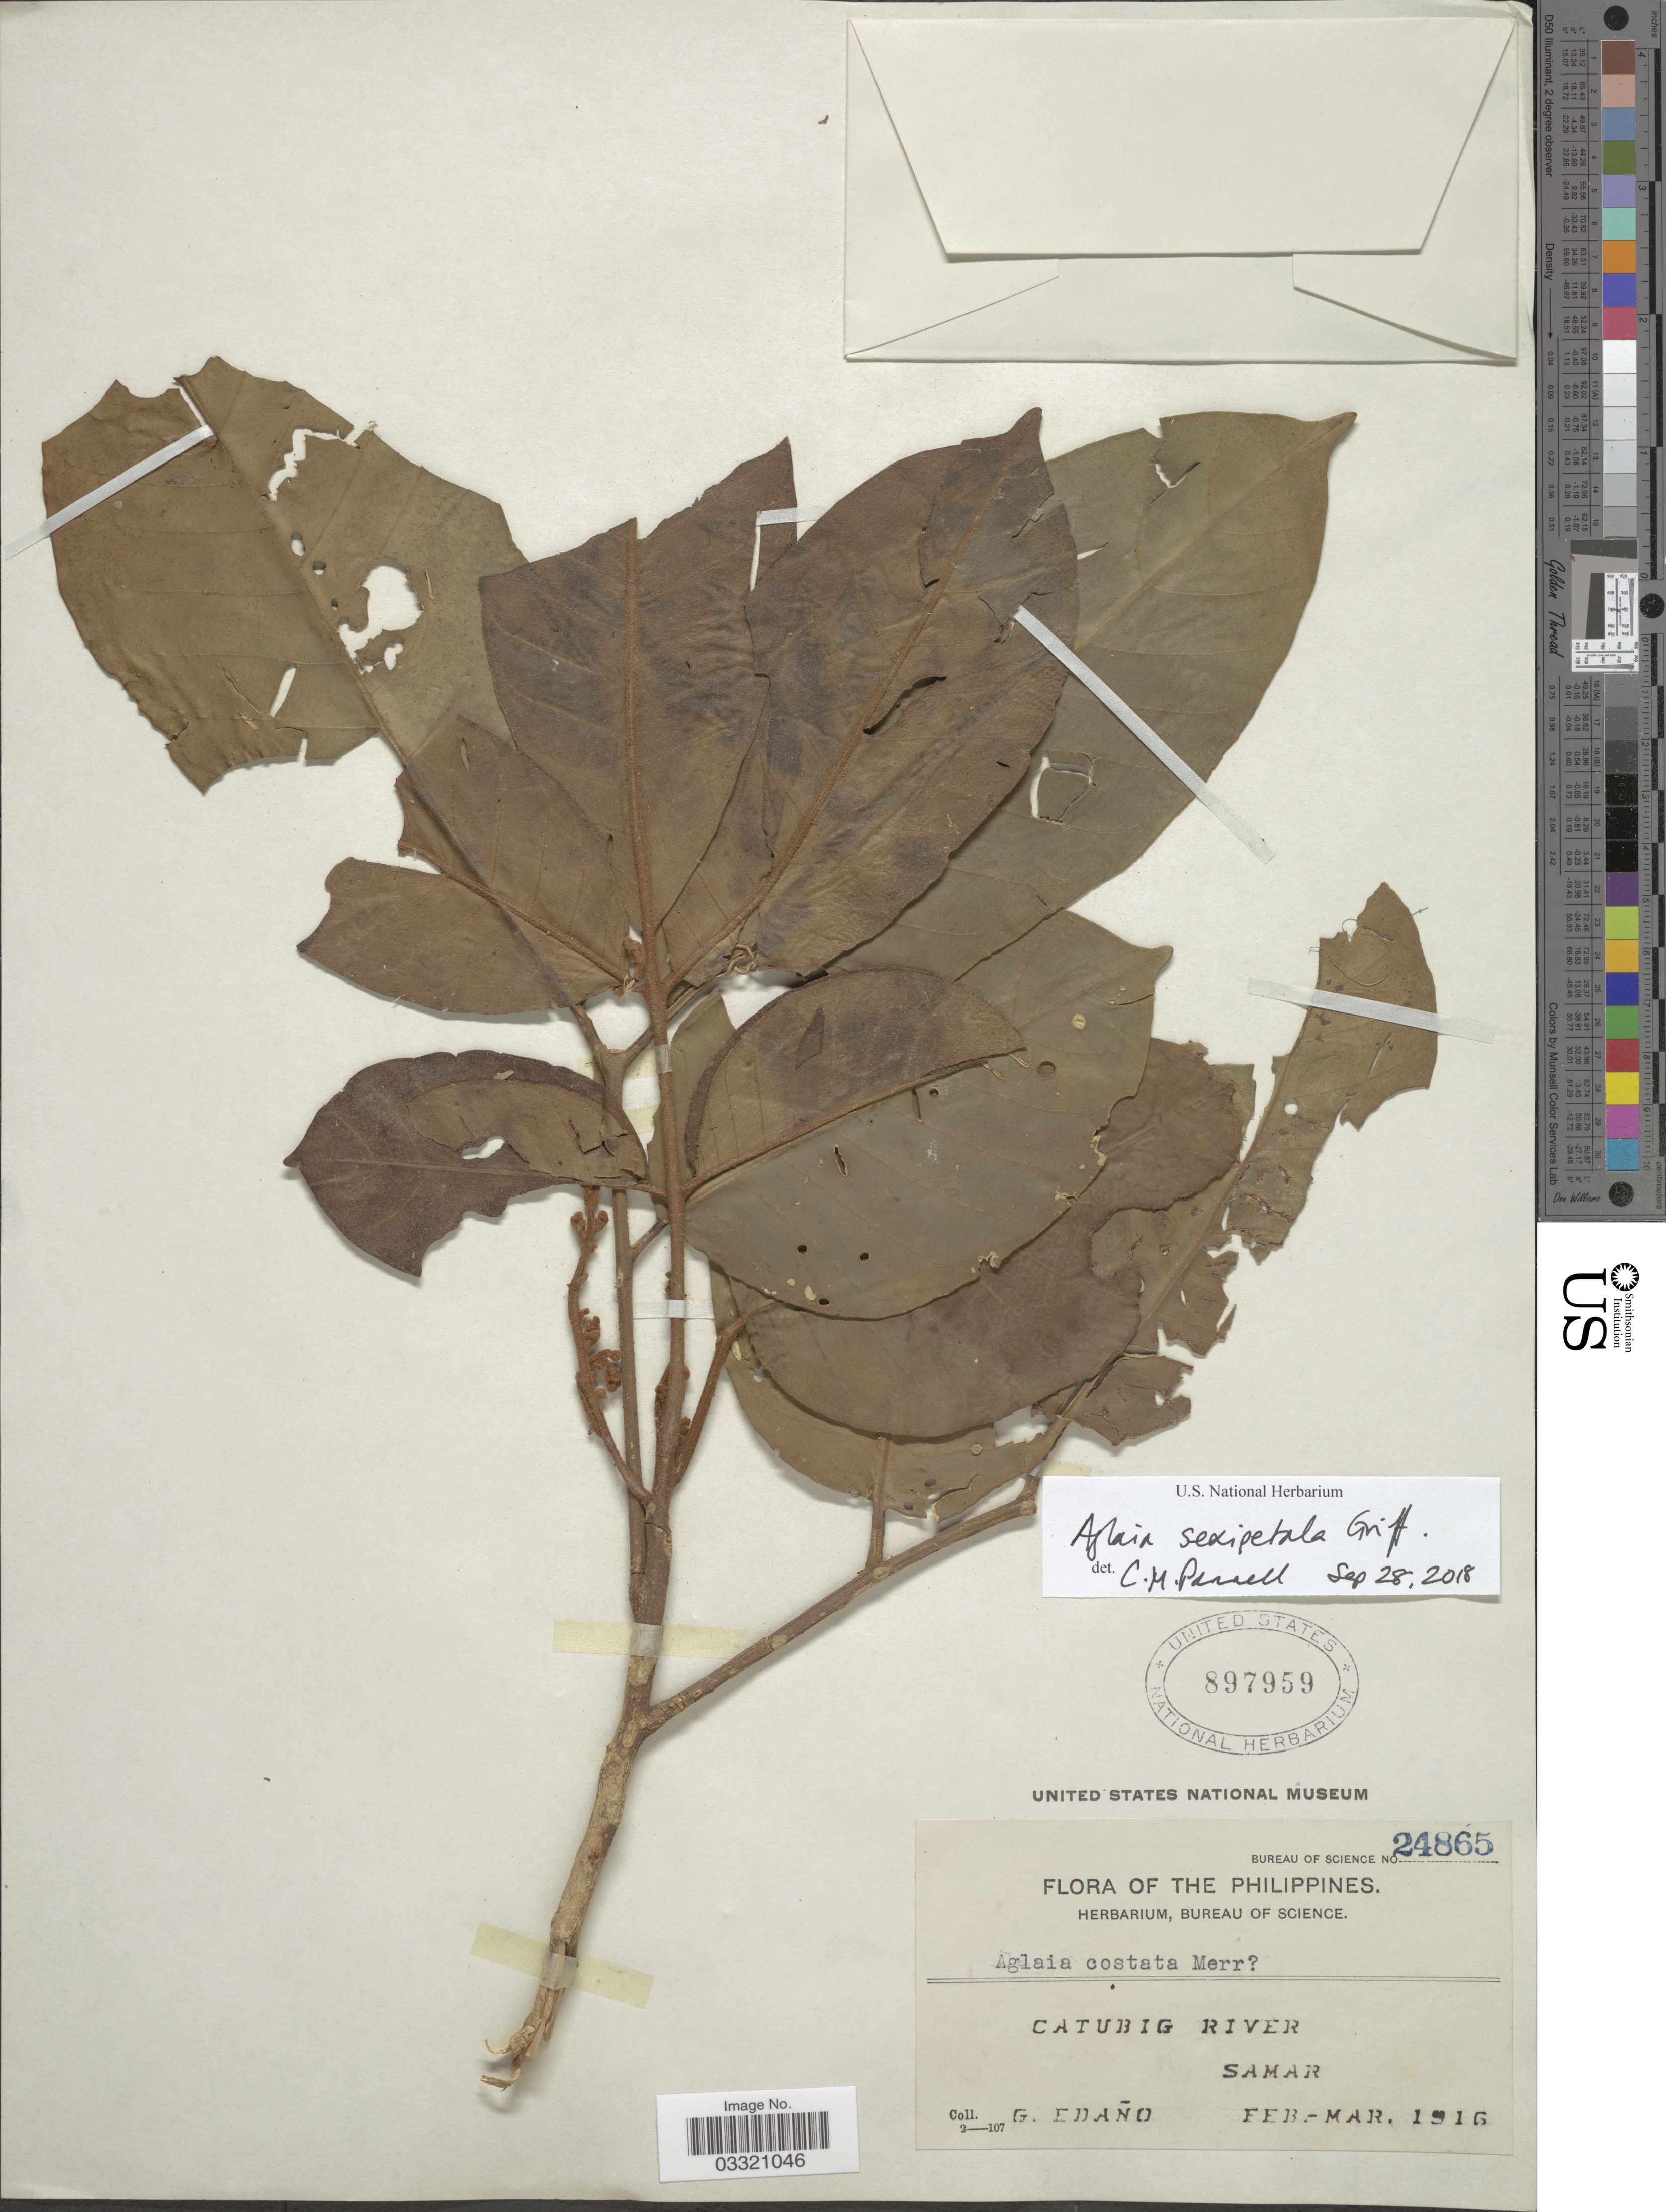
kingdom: Plantae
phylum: Tracheophyta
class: Magnoliopsida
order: Sapindales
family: Meliaceae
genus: Aglaia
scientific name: Aglaia sexipetala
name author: Griff.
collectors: G. Edaño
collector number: Bureau of Science 24865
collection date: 1916-02/1916-03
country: Philippines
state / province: Eastern Visayas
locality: Catubig River. Samar.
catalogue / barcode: US 897959